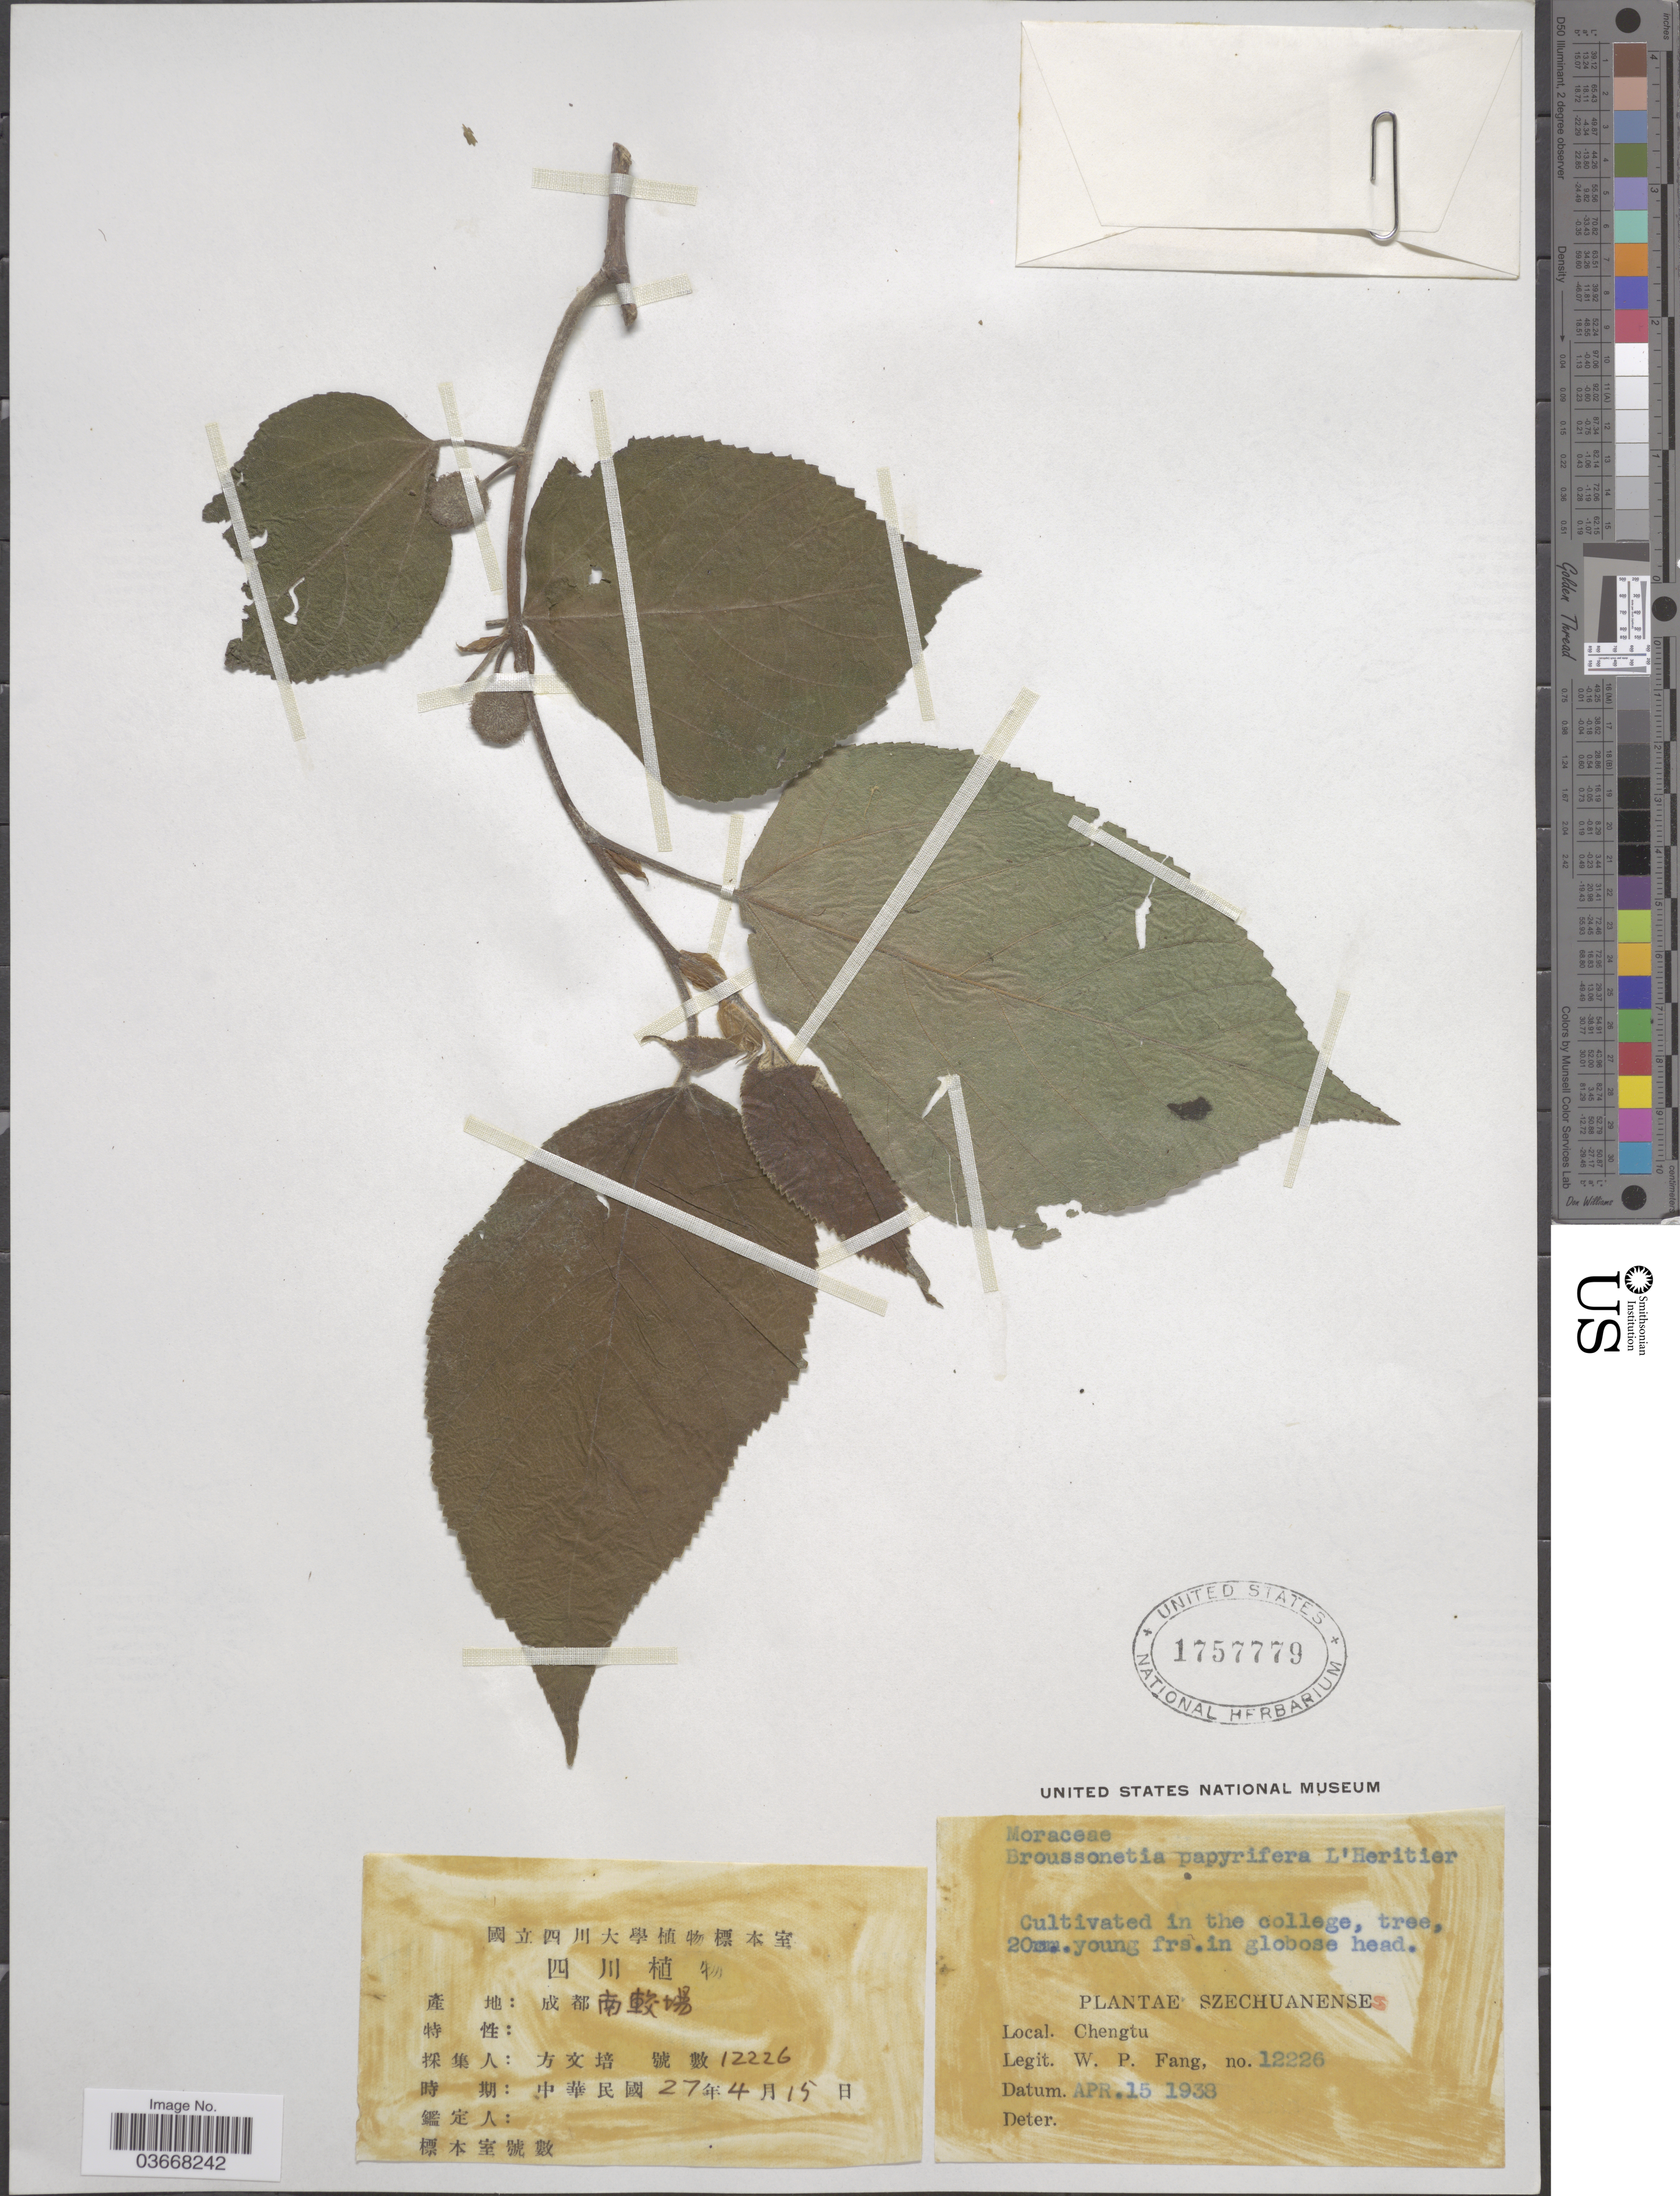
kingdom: Plantae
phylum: Tracheophyta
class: Magnoliopsida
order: Rosales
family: Moraceae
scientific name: Broussoneta papyrifera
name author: (L.) L'Hér. ex Vent.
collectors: W. P. Fang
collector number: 12226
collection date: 1938-04-15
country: China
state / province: Sichuan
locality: College. Szechuanense. Chengtu.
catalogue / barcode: US 1757779